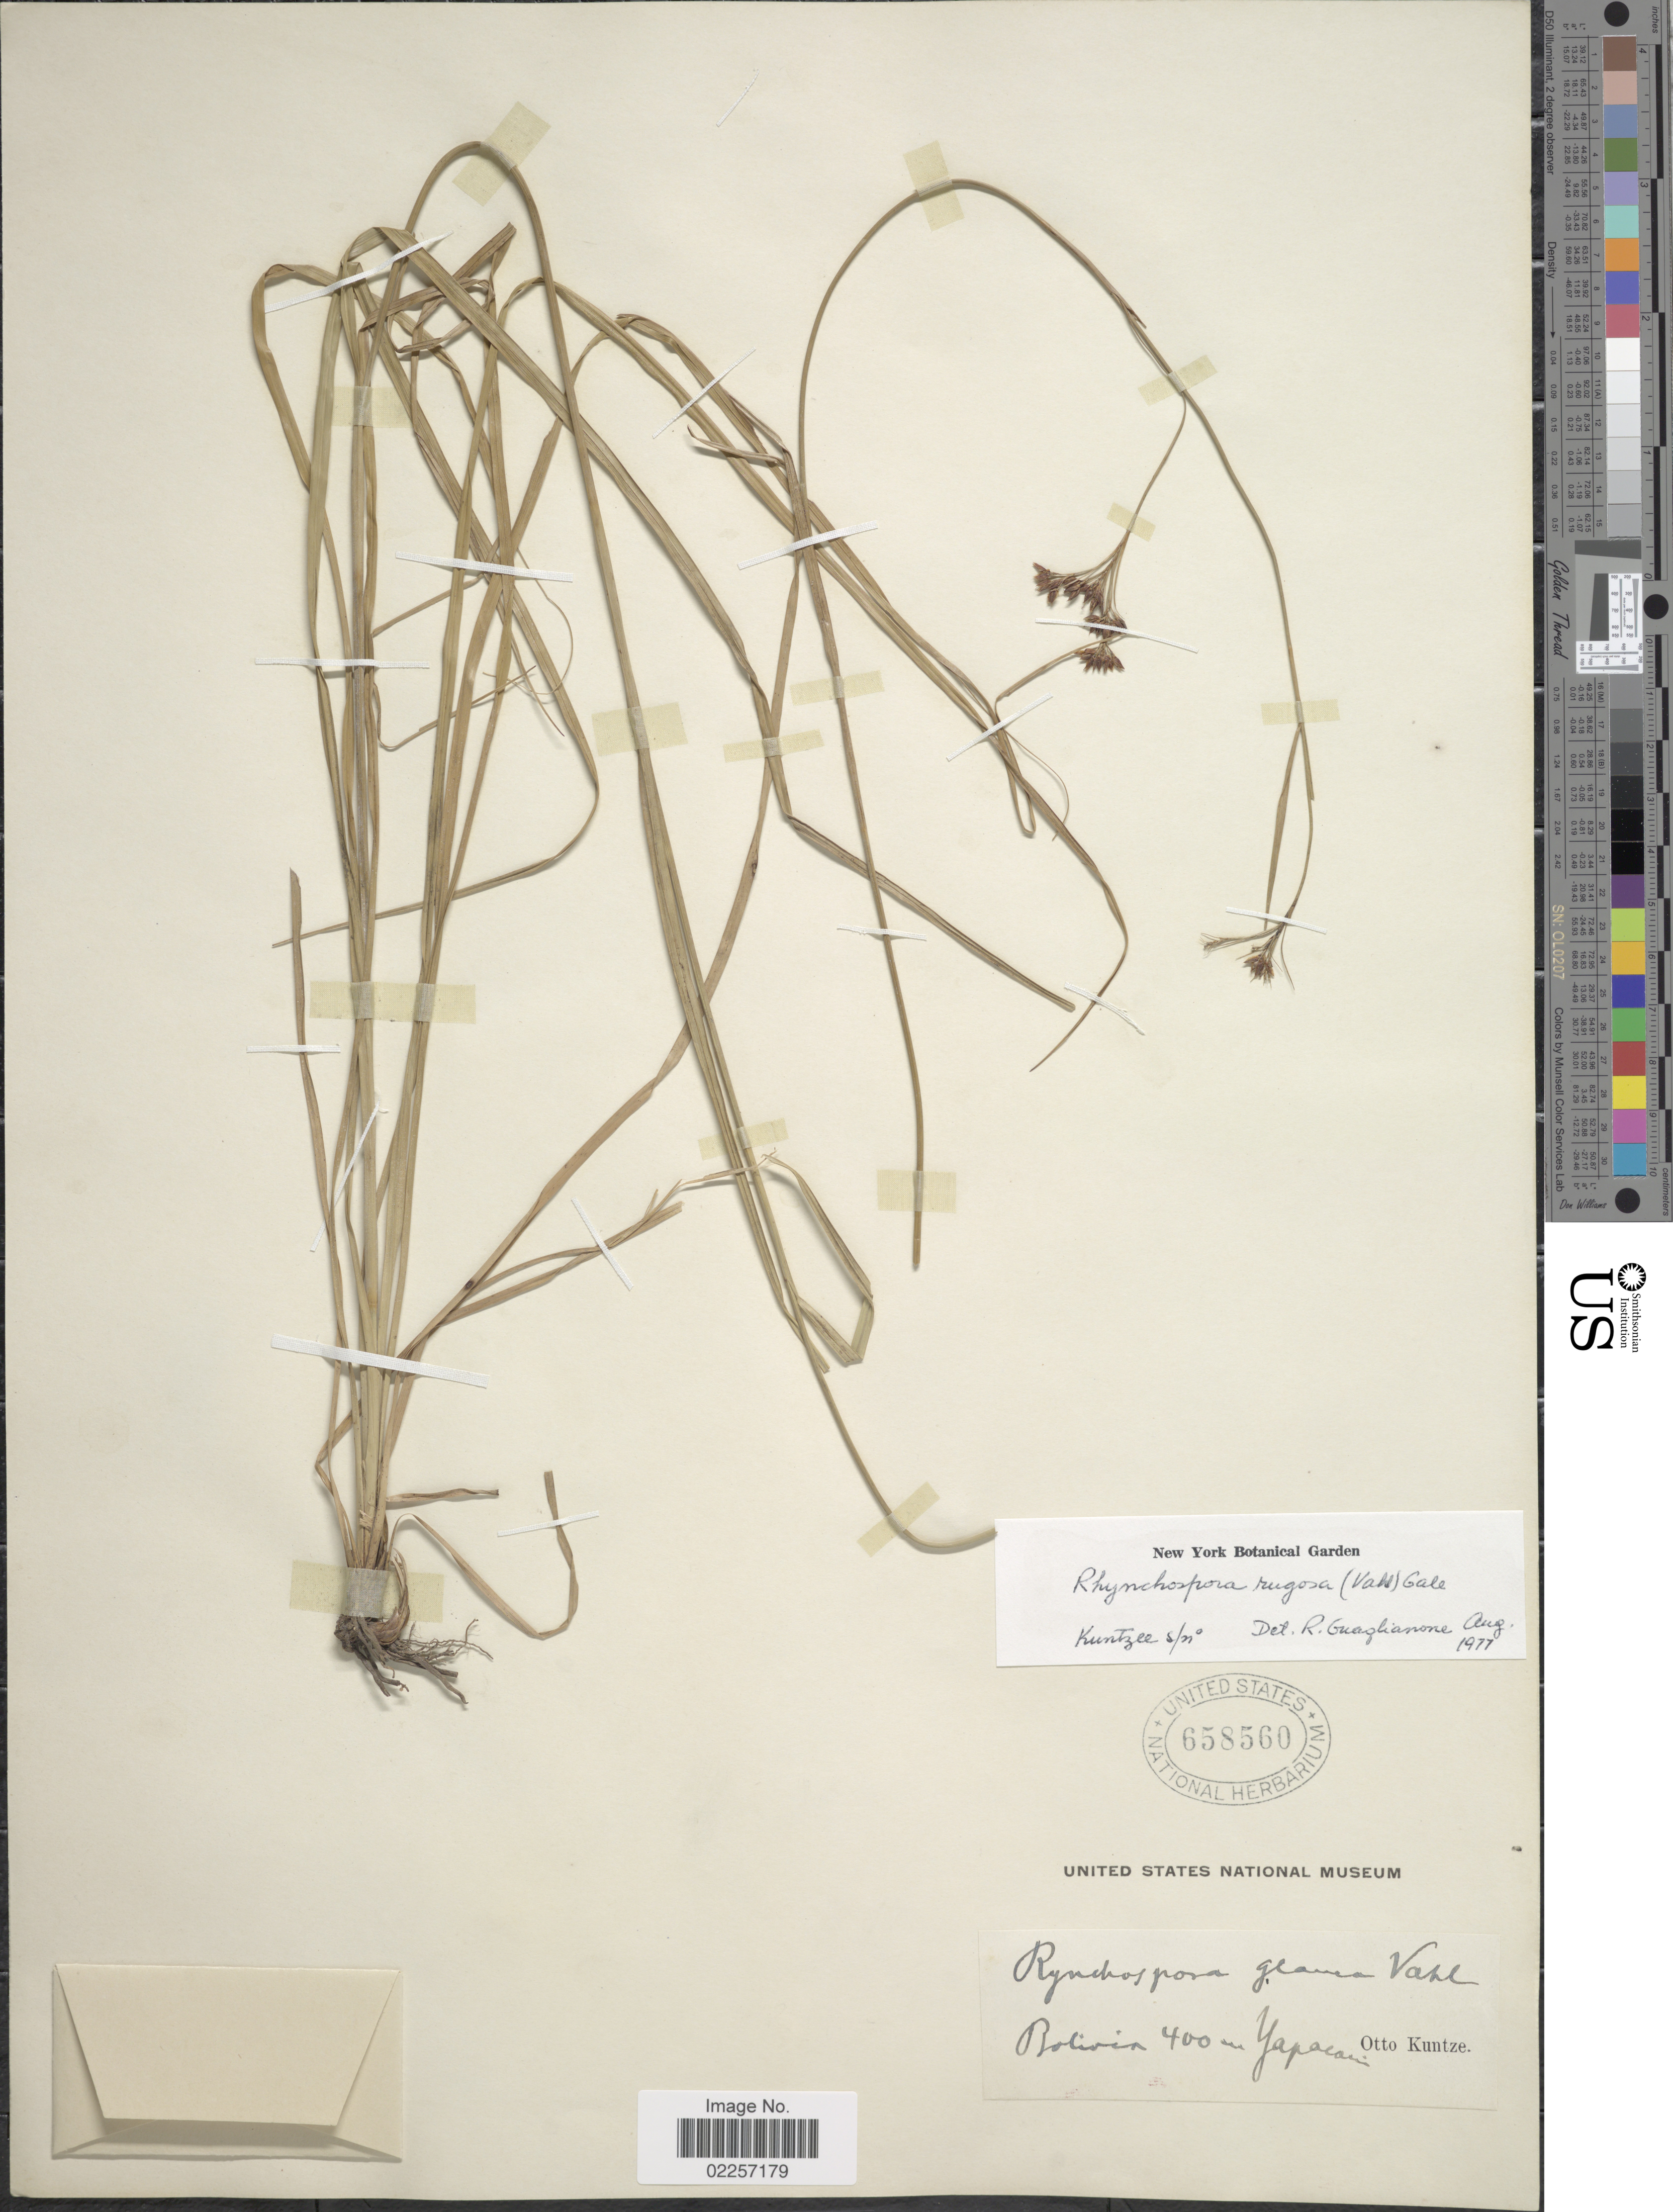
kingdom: Plantae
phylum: Tracheophyta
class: Liliopsida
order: Poales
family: Cyperaceae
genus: Rhynchospora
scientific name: Rhynchospora rugosa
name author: (Vahl) Gale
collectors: C.E.O. Kuntze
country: Bolivia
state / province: Santa Cruz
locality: Yapacaní, Ichilo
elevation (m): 400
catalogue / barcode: US 658560